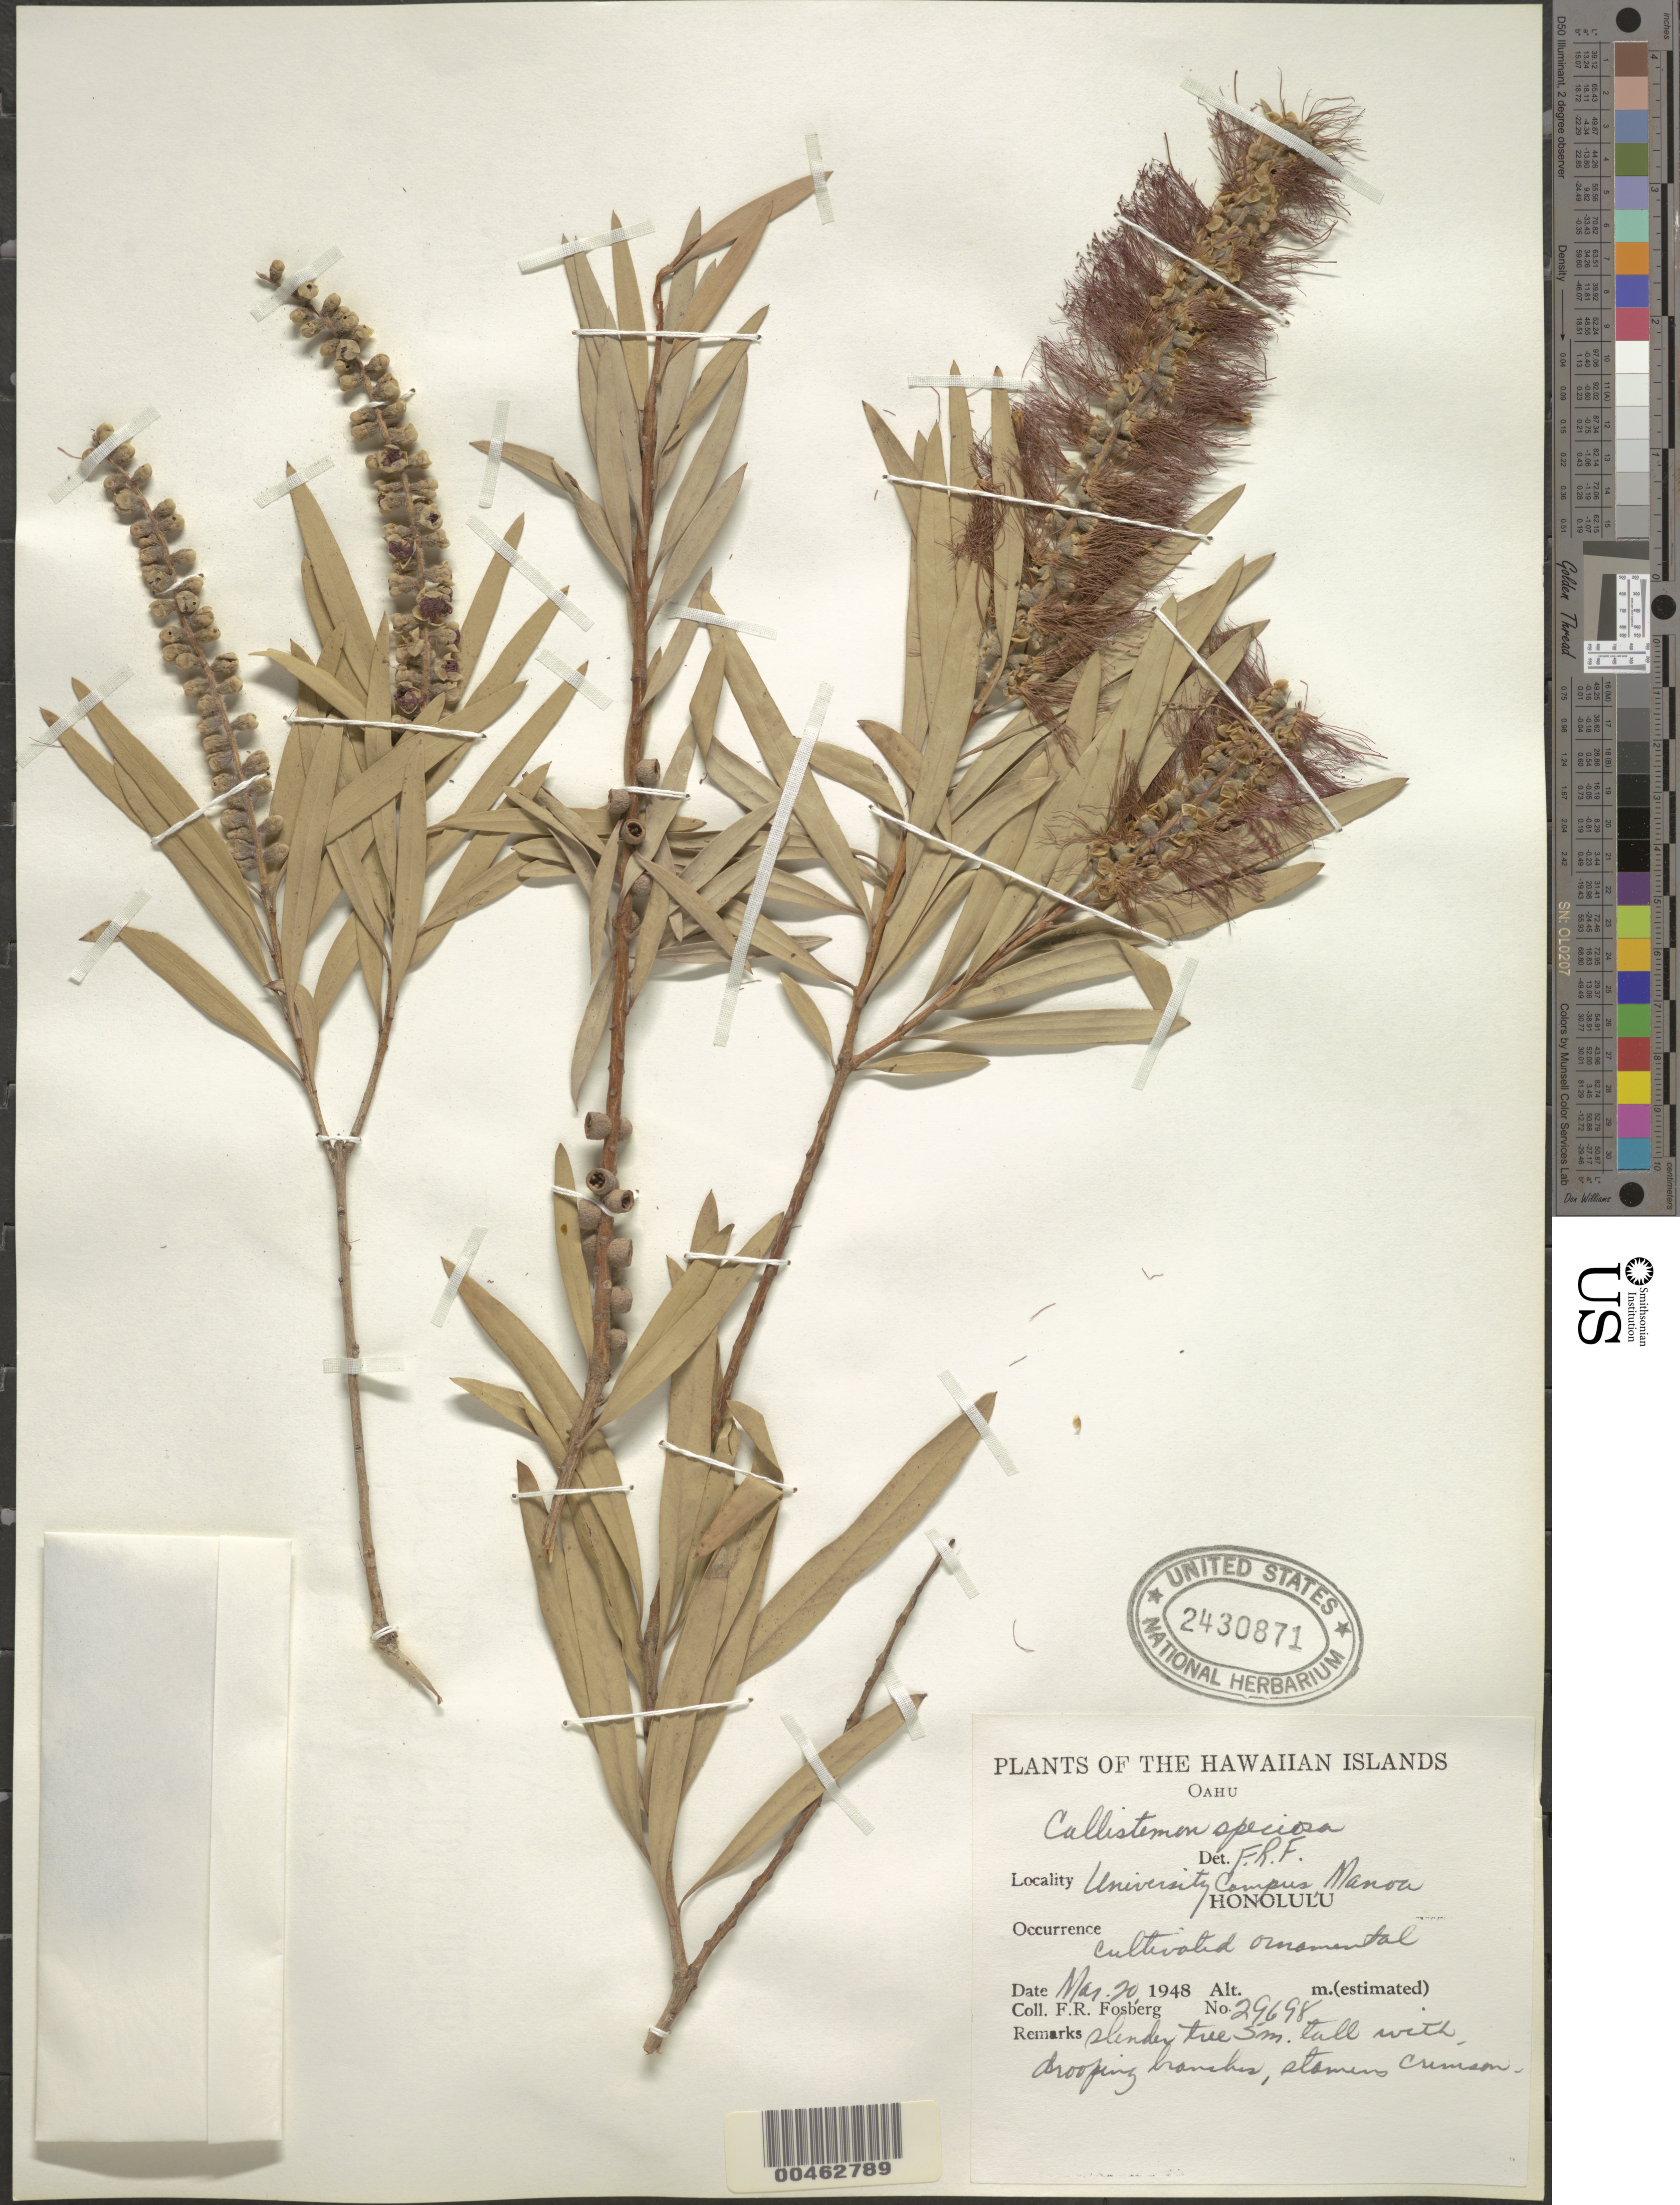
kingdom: Plantae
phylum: Tracheophyta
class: Magnoliopsida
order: Myrtales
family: Myrtaceae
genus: Callistemon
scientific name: Callistemon speciosus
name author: (Sims) Sweet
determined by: Fosberg, F. R.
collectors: F. R. Fosberg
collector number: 29698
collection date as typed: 20 Mar 1948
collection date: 1948-03-20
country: United States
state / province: Hawaii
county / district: Honolulu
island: Oahu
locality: Honolulu, University Campus Manoa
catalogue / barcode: US 2430871